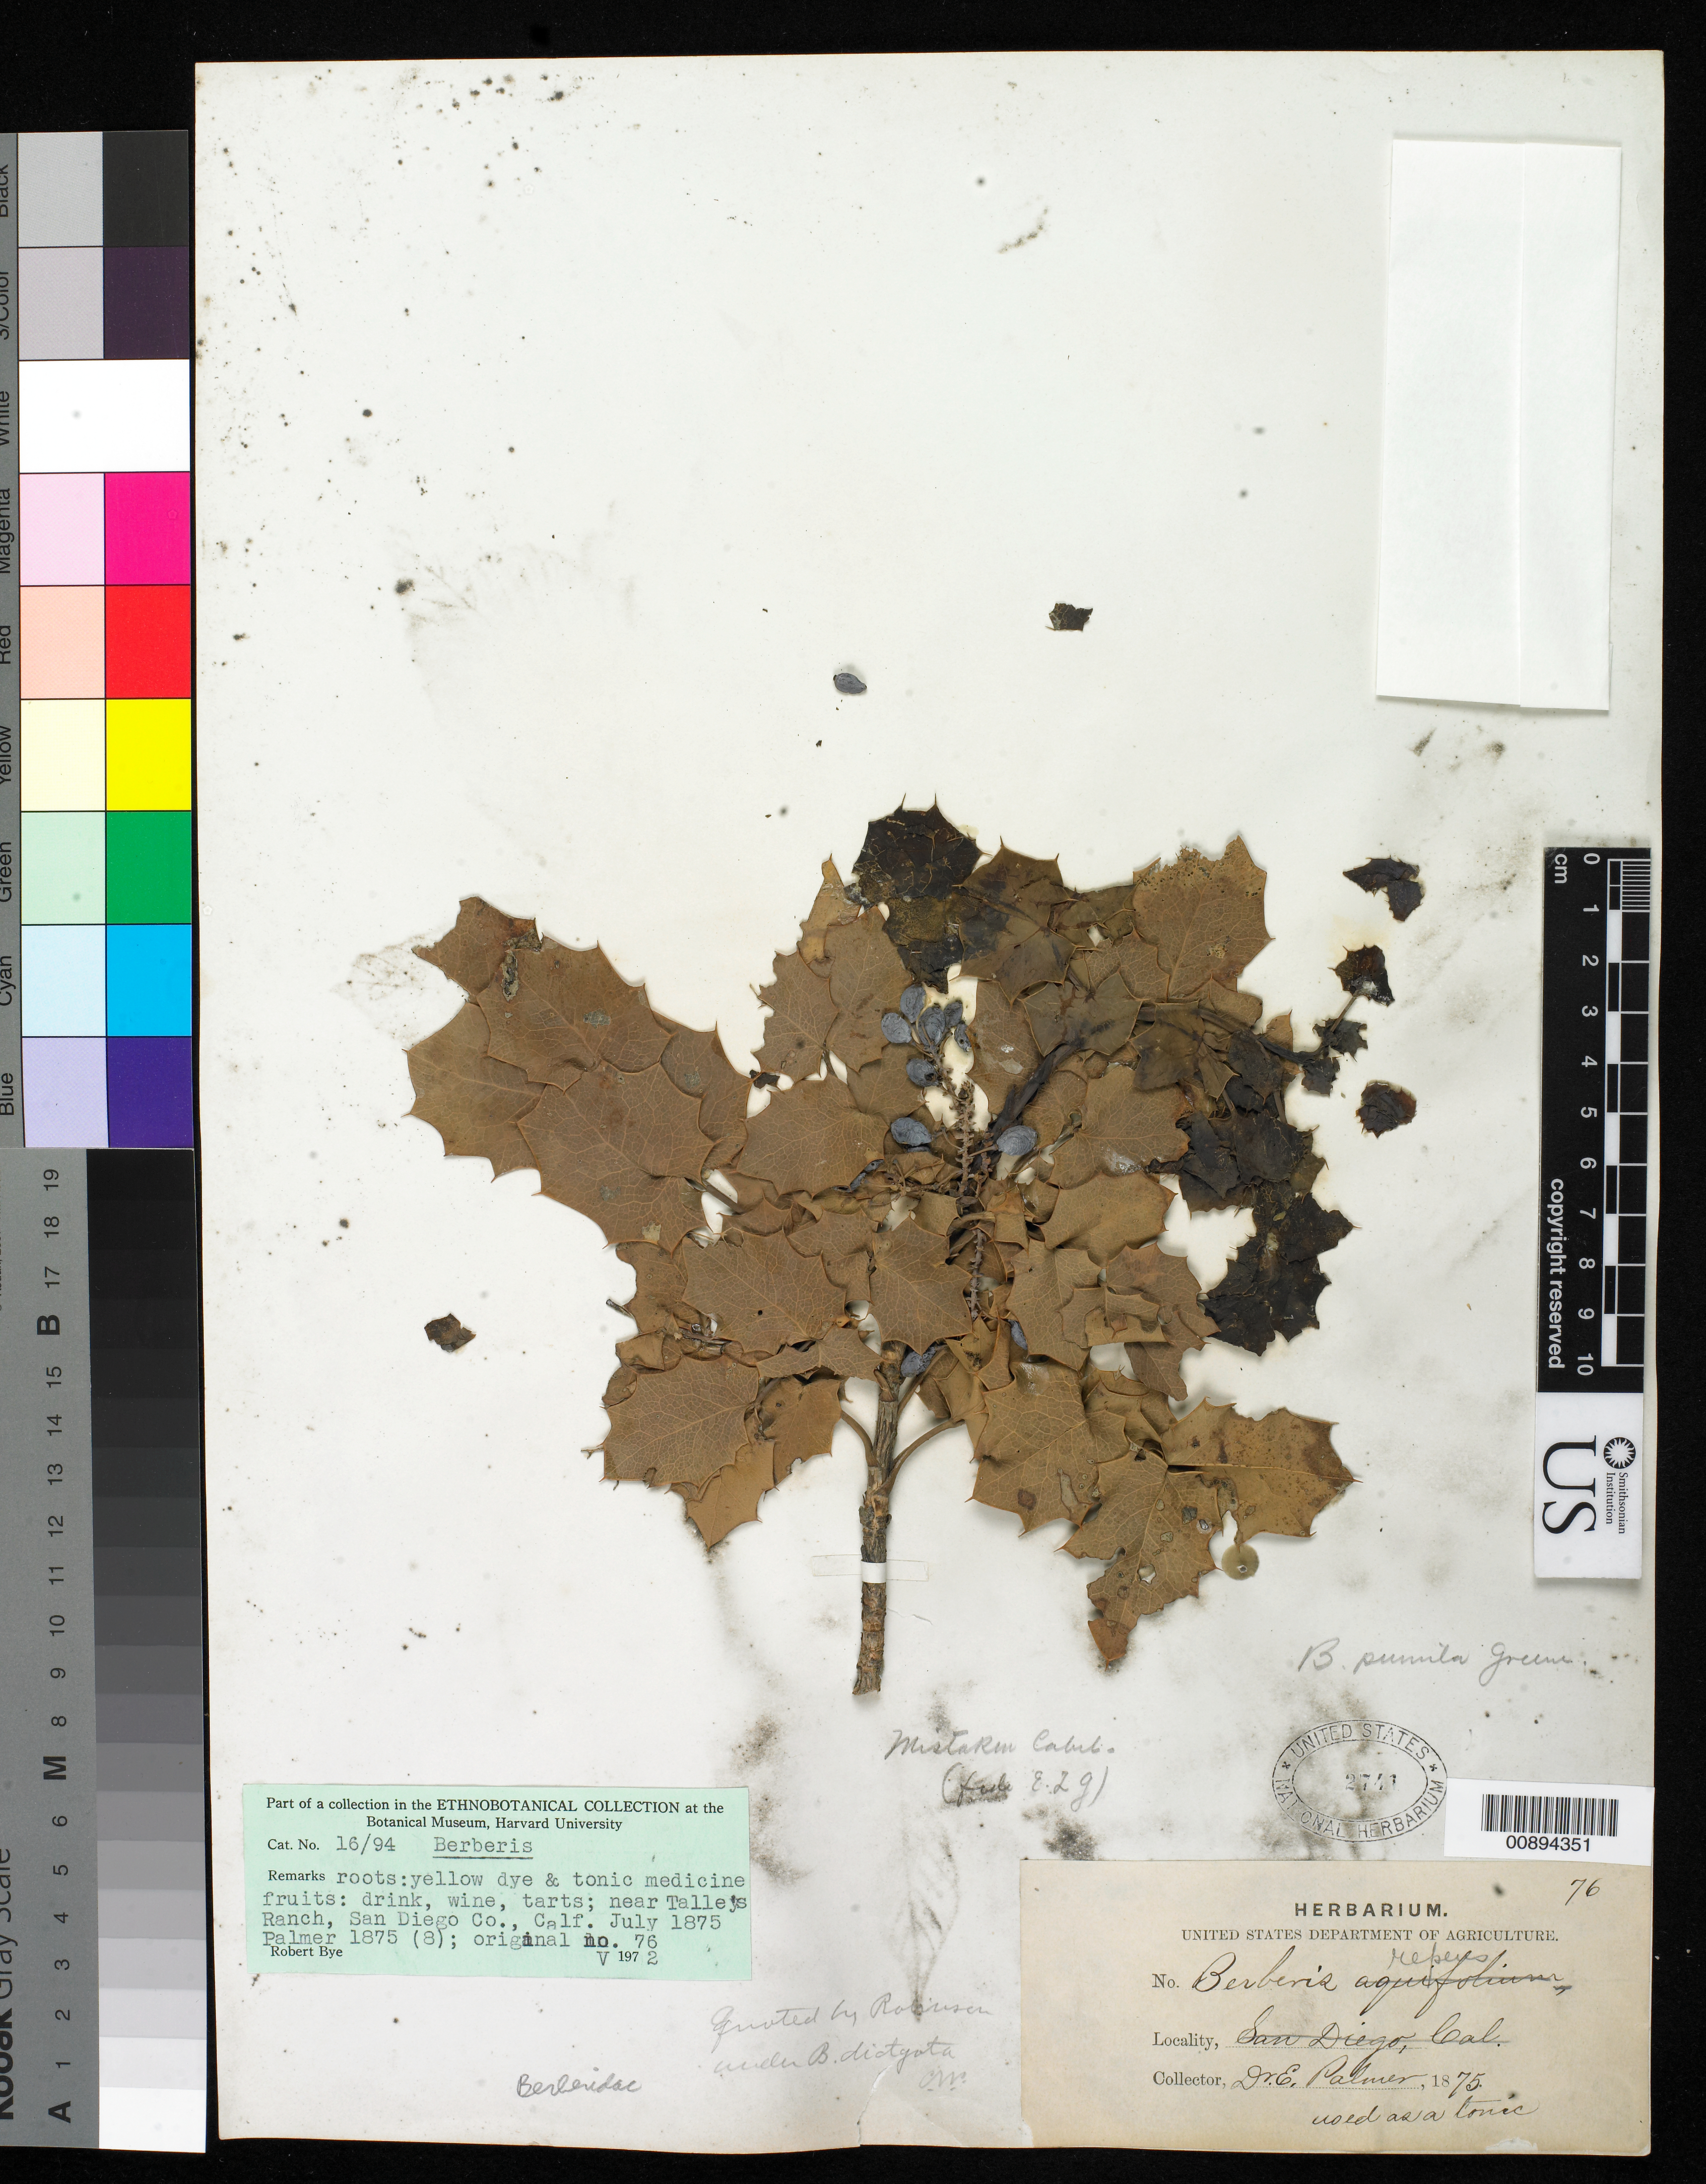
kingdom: Plantae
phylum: Tracheophyta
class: Magnoliopsida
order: Ranunculales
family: Berberidaceae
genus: Berberis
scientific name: Berberis sp.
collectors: E. Palmer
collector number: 76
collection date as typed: Jul 1875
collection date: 1875-07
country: United States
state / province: California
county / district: San Diego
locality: Near Talley's Ranch, San Diego County, California.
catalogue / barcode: US 2741